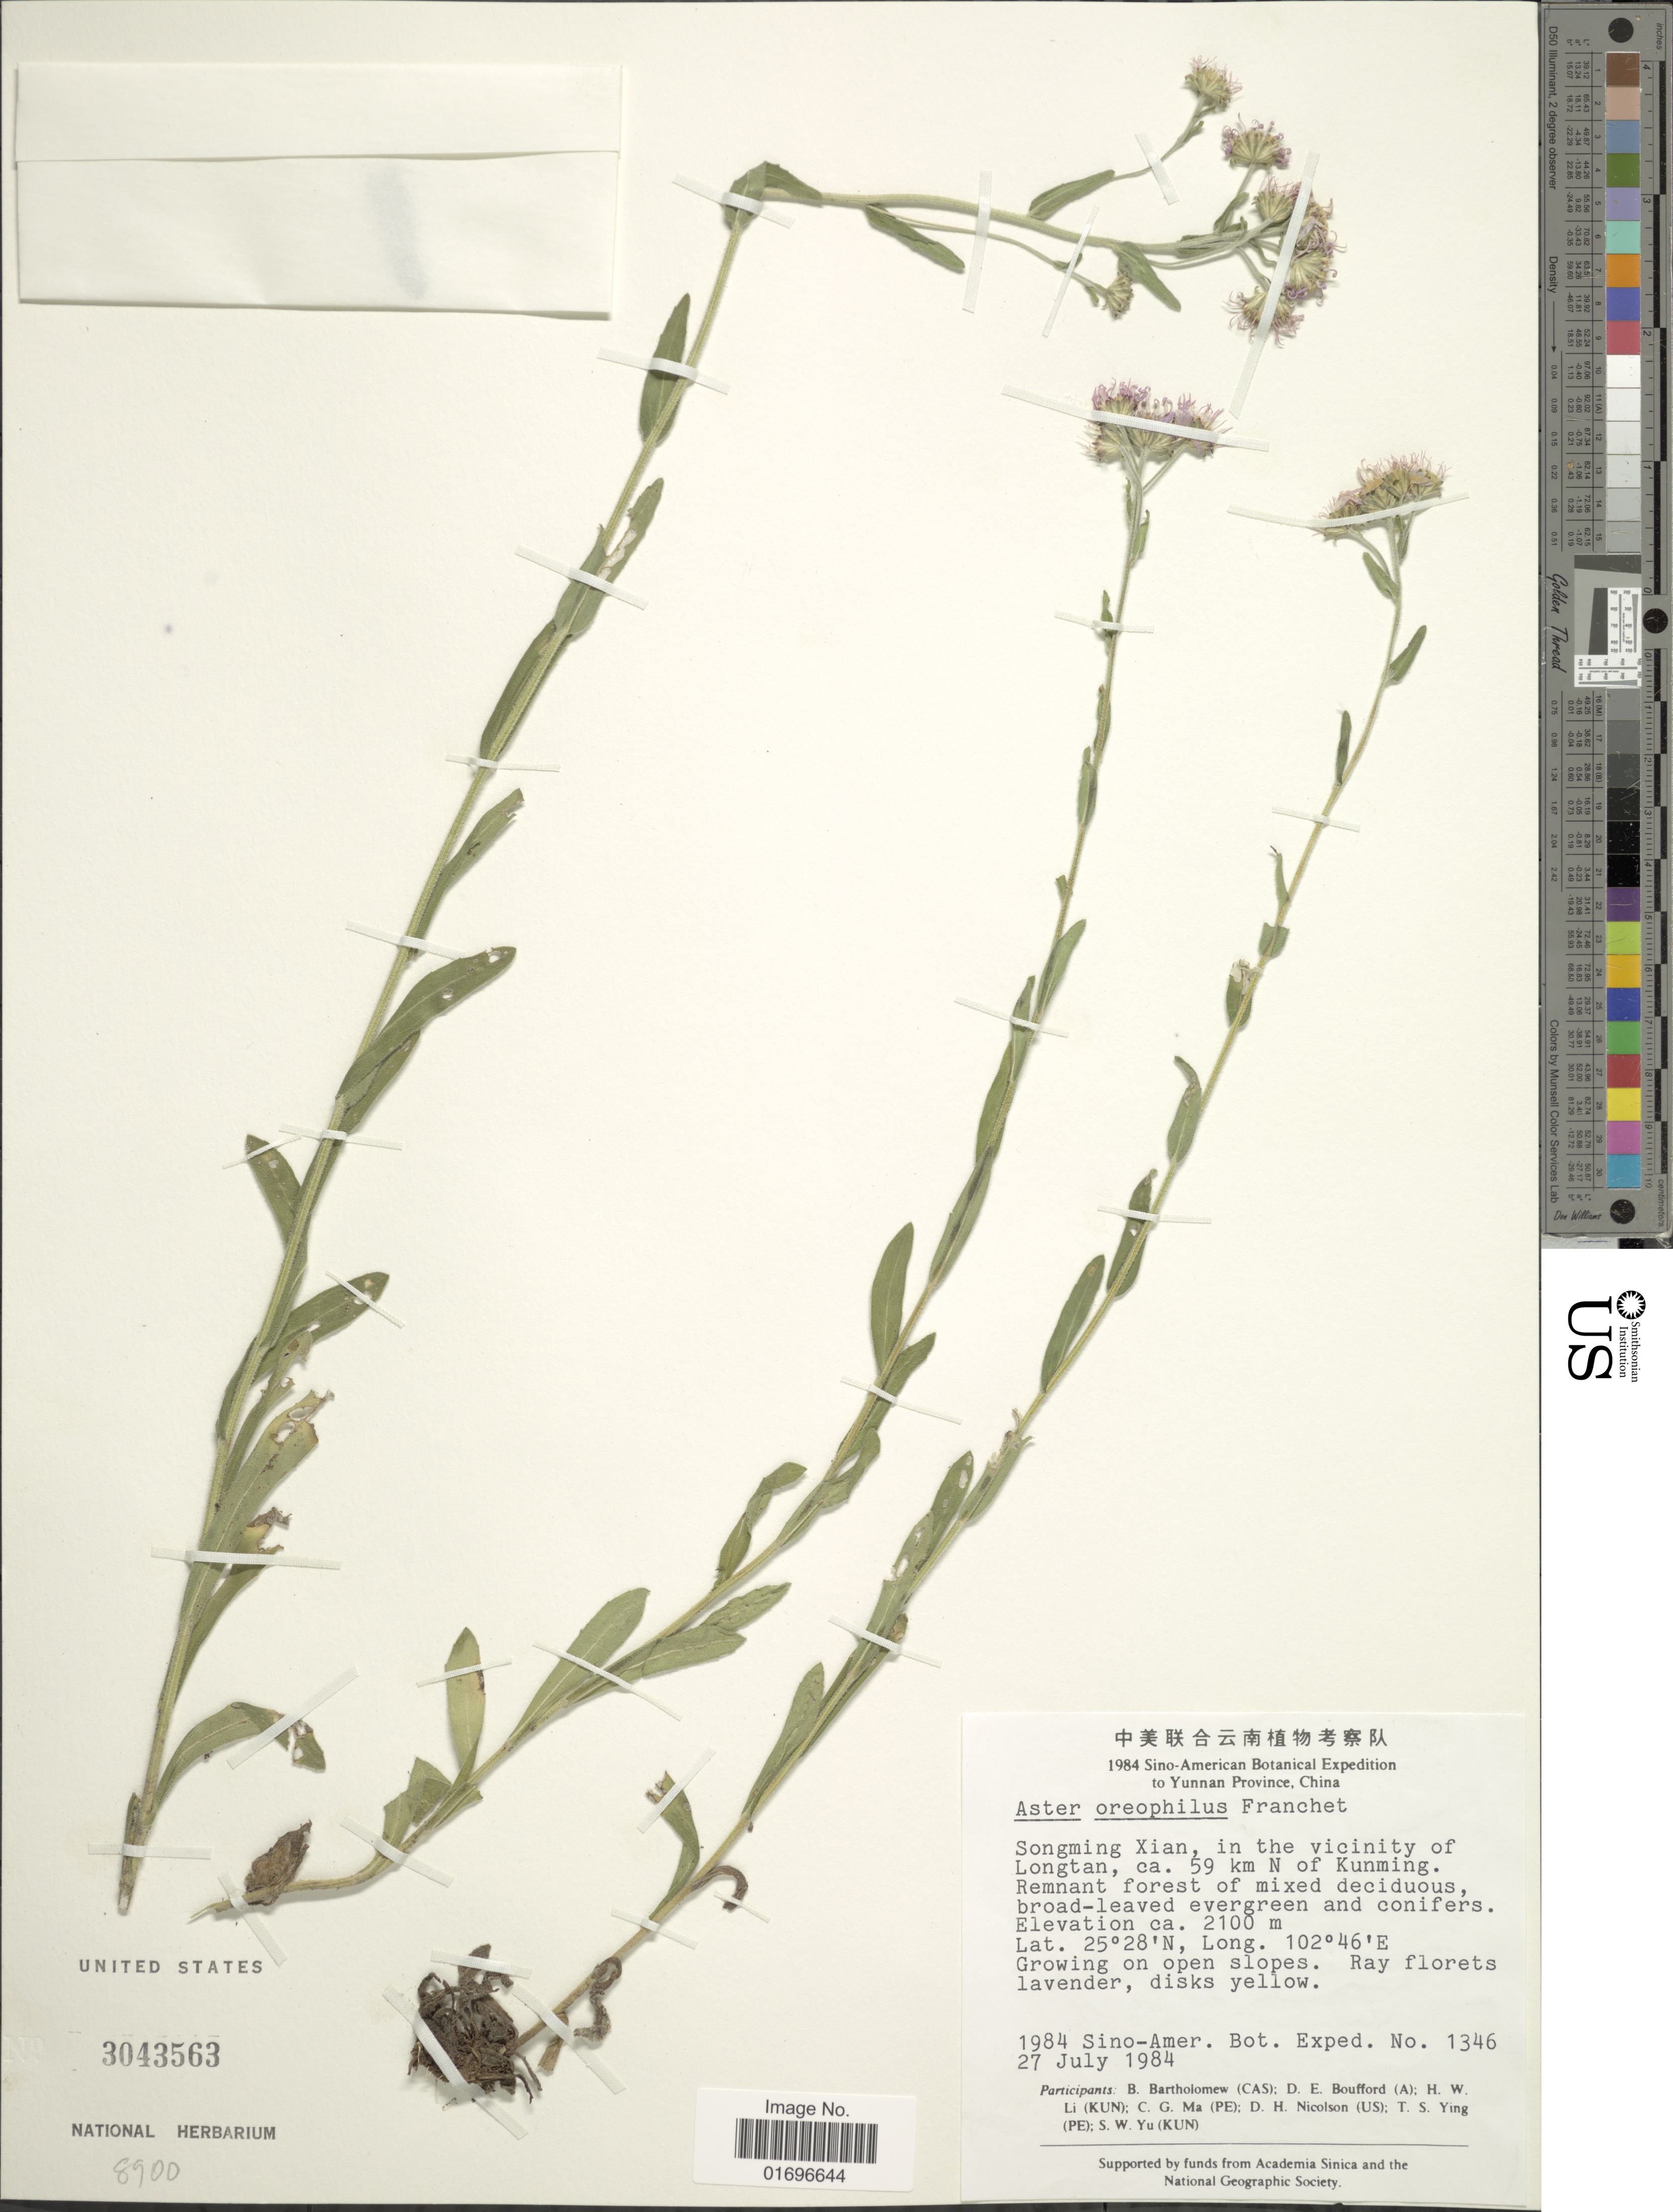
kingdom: Plantae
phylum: Tracheophyta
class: Magnoliopsida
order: Asterales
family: Asteraceae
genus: Aster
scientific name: Aster oreophilus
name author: Franch.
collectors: Sino-Amer. Bot. Exped. 1984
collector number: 1346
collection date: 1984-07-27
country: China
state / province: Yunnan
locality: Yunnan Province, China. Songming Xian, in the vicinity of Longtan, ca. 59 km N of Kunming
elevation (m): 2100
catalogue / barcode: US 3043563